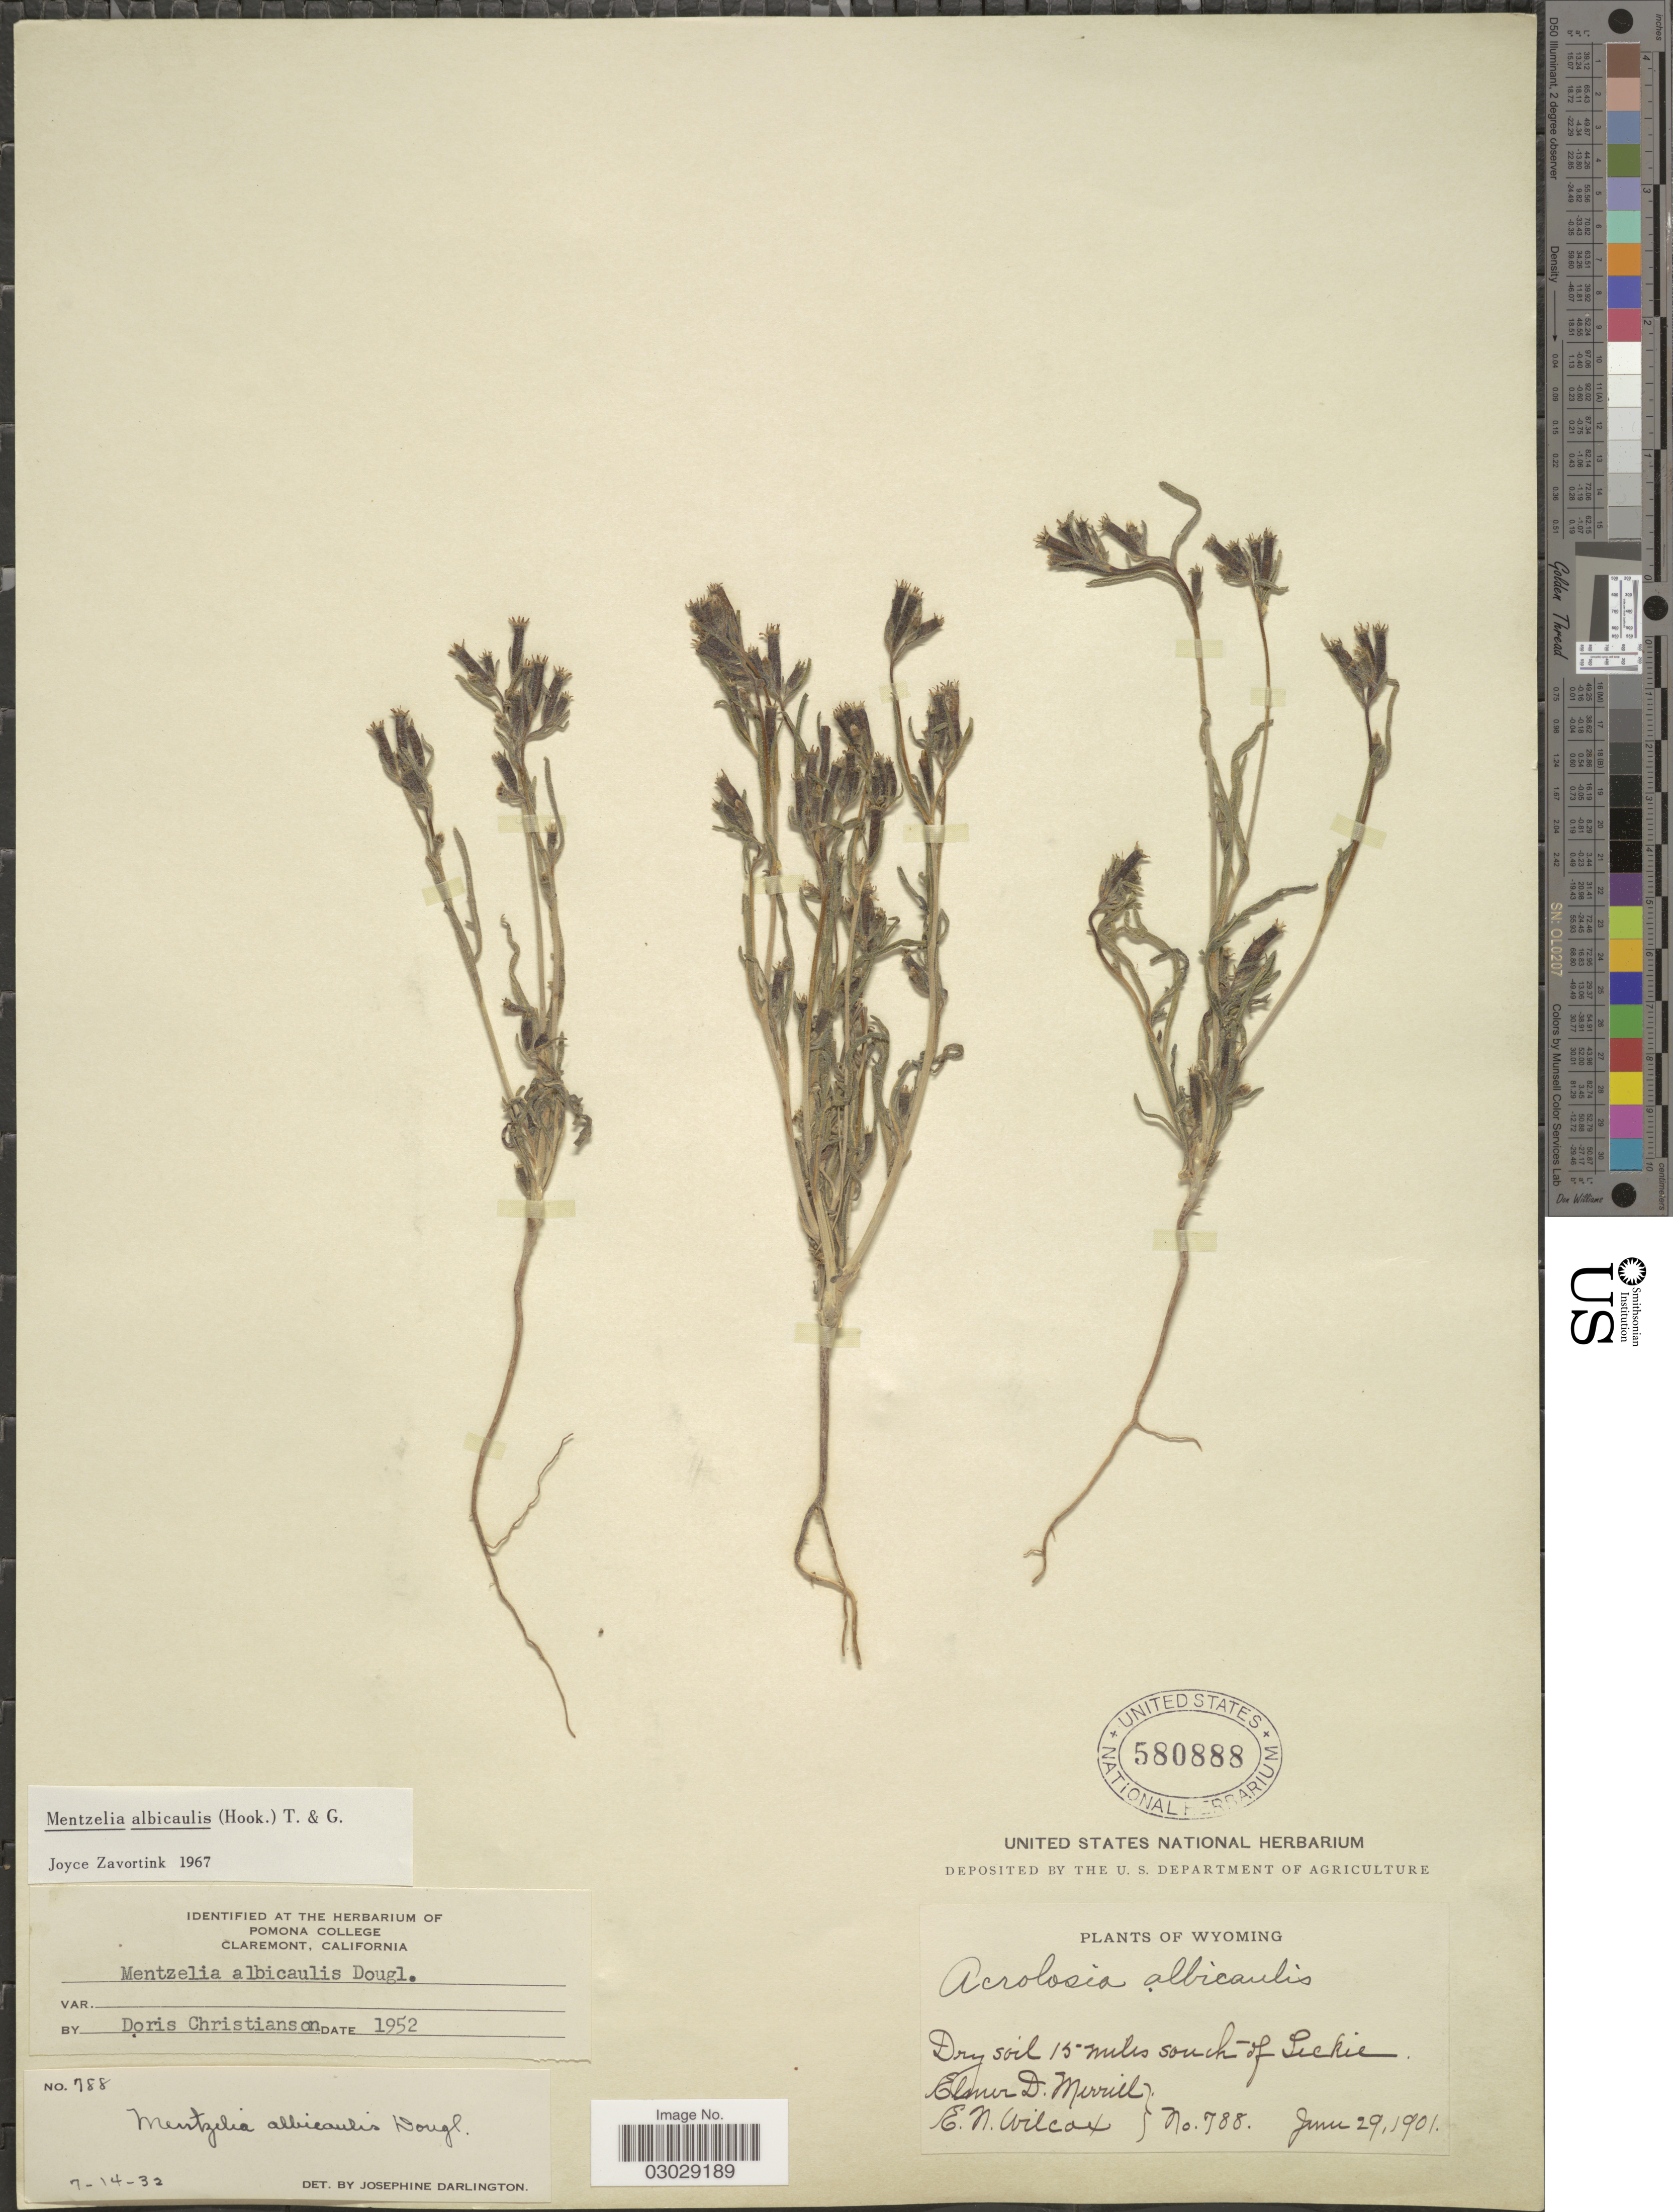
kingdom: Plantae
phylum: Tracheophyta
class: Magnoliopsida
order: Cornales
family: Loasaceae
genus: Mentzelia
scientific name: Mentzelia albicaulis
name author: (Douglas ex Hook.) Douglas ex Torr. & A. Gray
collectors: E. D. Merrill & E. Wilcox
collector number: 788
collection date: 1901-06-29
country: United States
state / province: Wyoming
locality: Dry soil 15 miles south of Leckie.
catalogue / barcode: US 580888